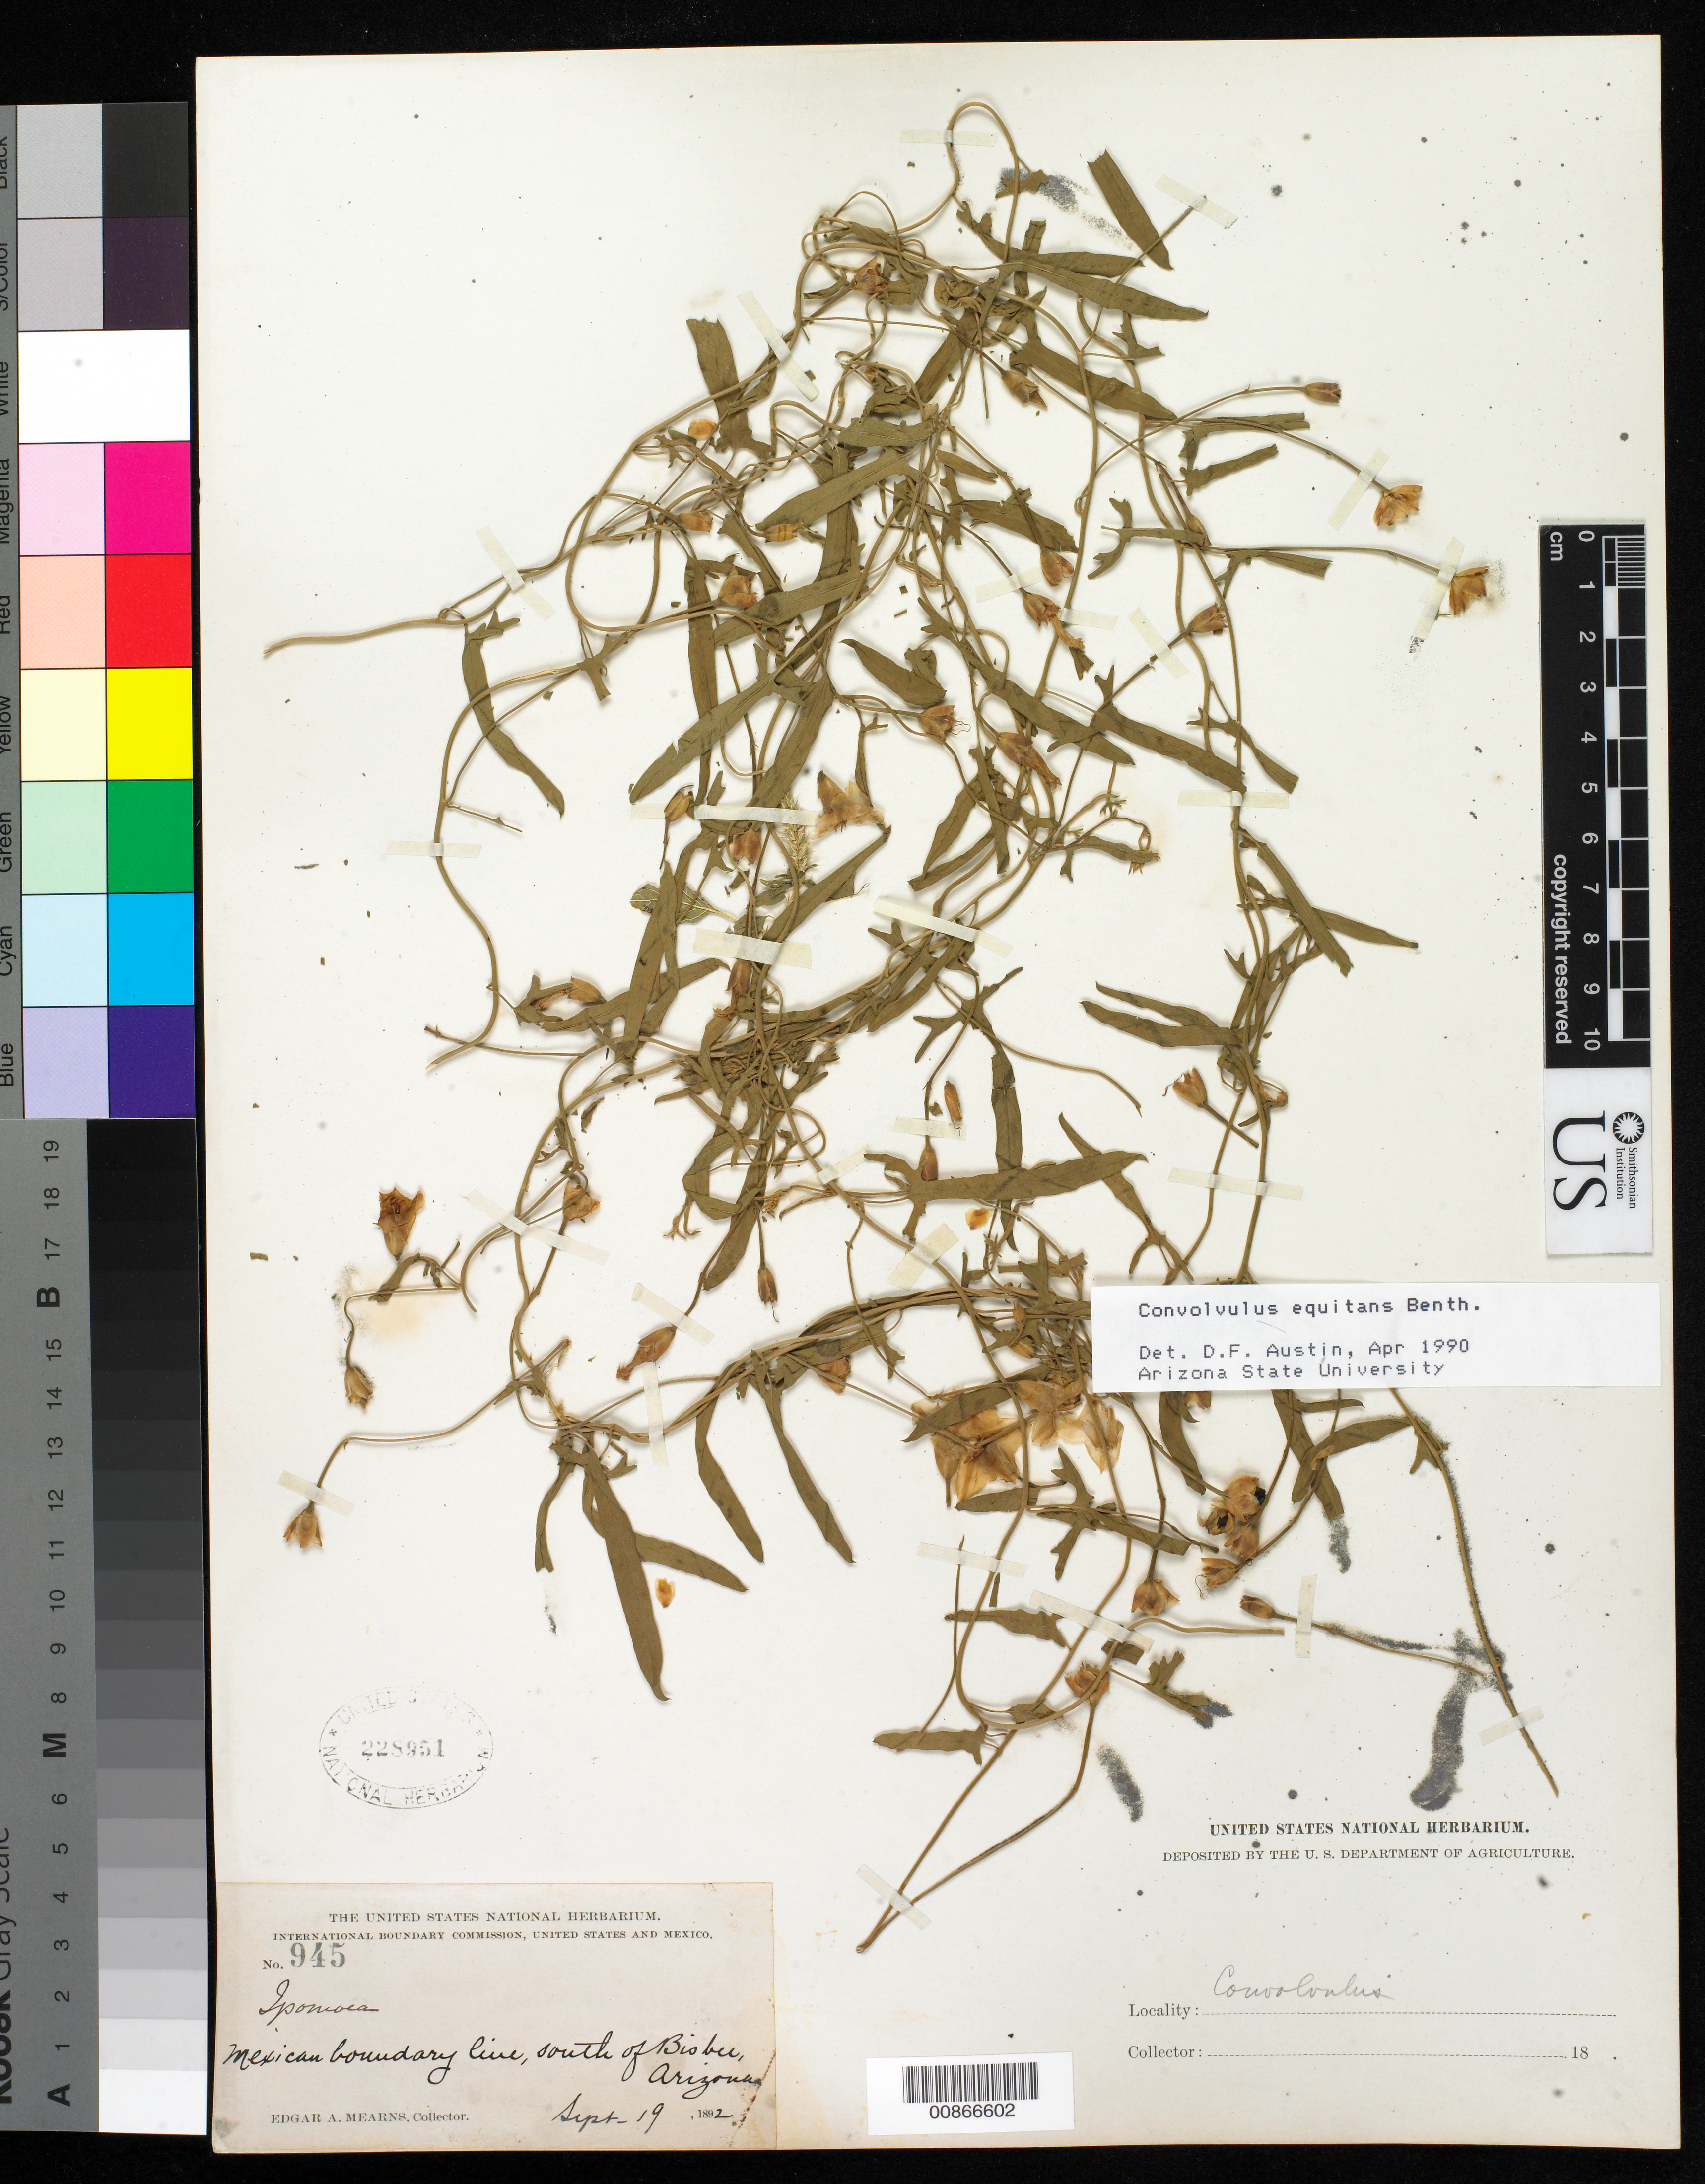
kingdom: Plantae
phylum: Tracheophyta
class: Magnoliopsida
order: Solanales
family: Convolvulaceae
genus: Convolvulus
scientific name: Convolvulus equitans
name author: Benth.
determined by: Austin, D. F.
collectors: E. A. Mearns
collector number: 945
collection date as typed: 19 Sep 1892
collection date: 1892-09-19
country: United States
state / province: Arizona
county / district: Cochise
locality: Mexican Boundary Line, S of Bisbee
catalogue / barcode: US 228951